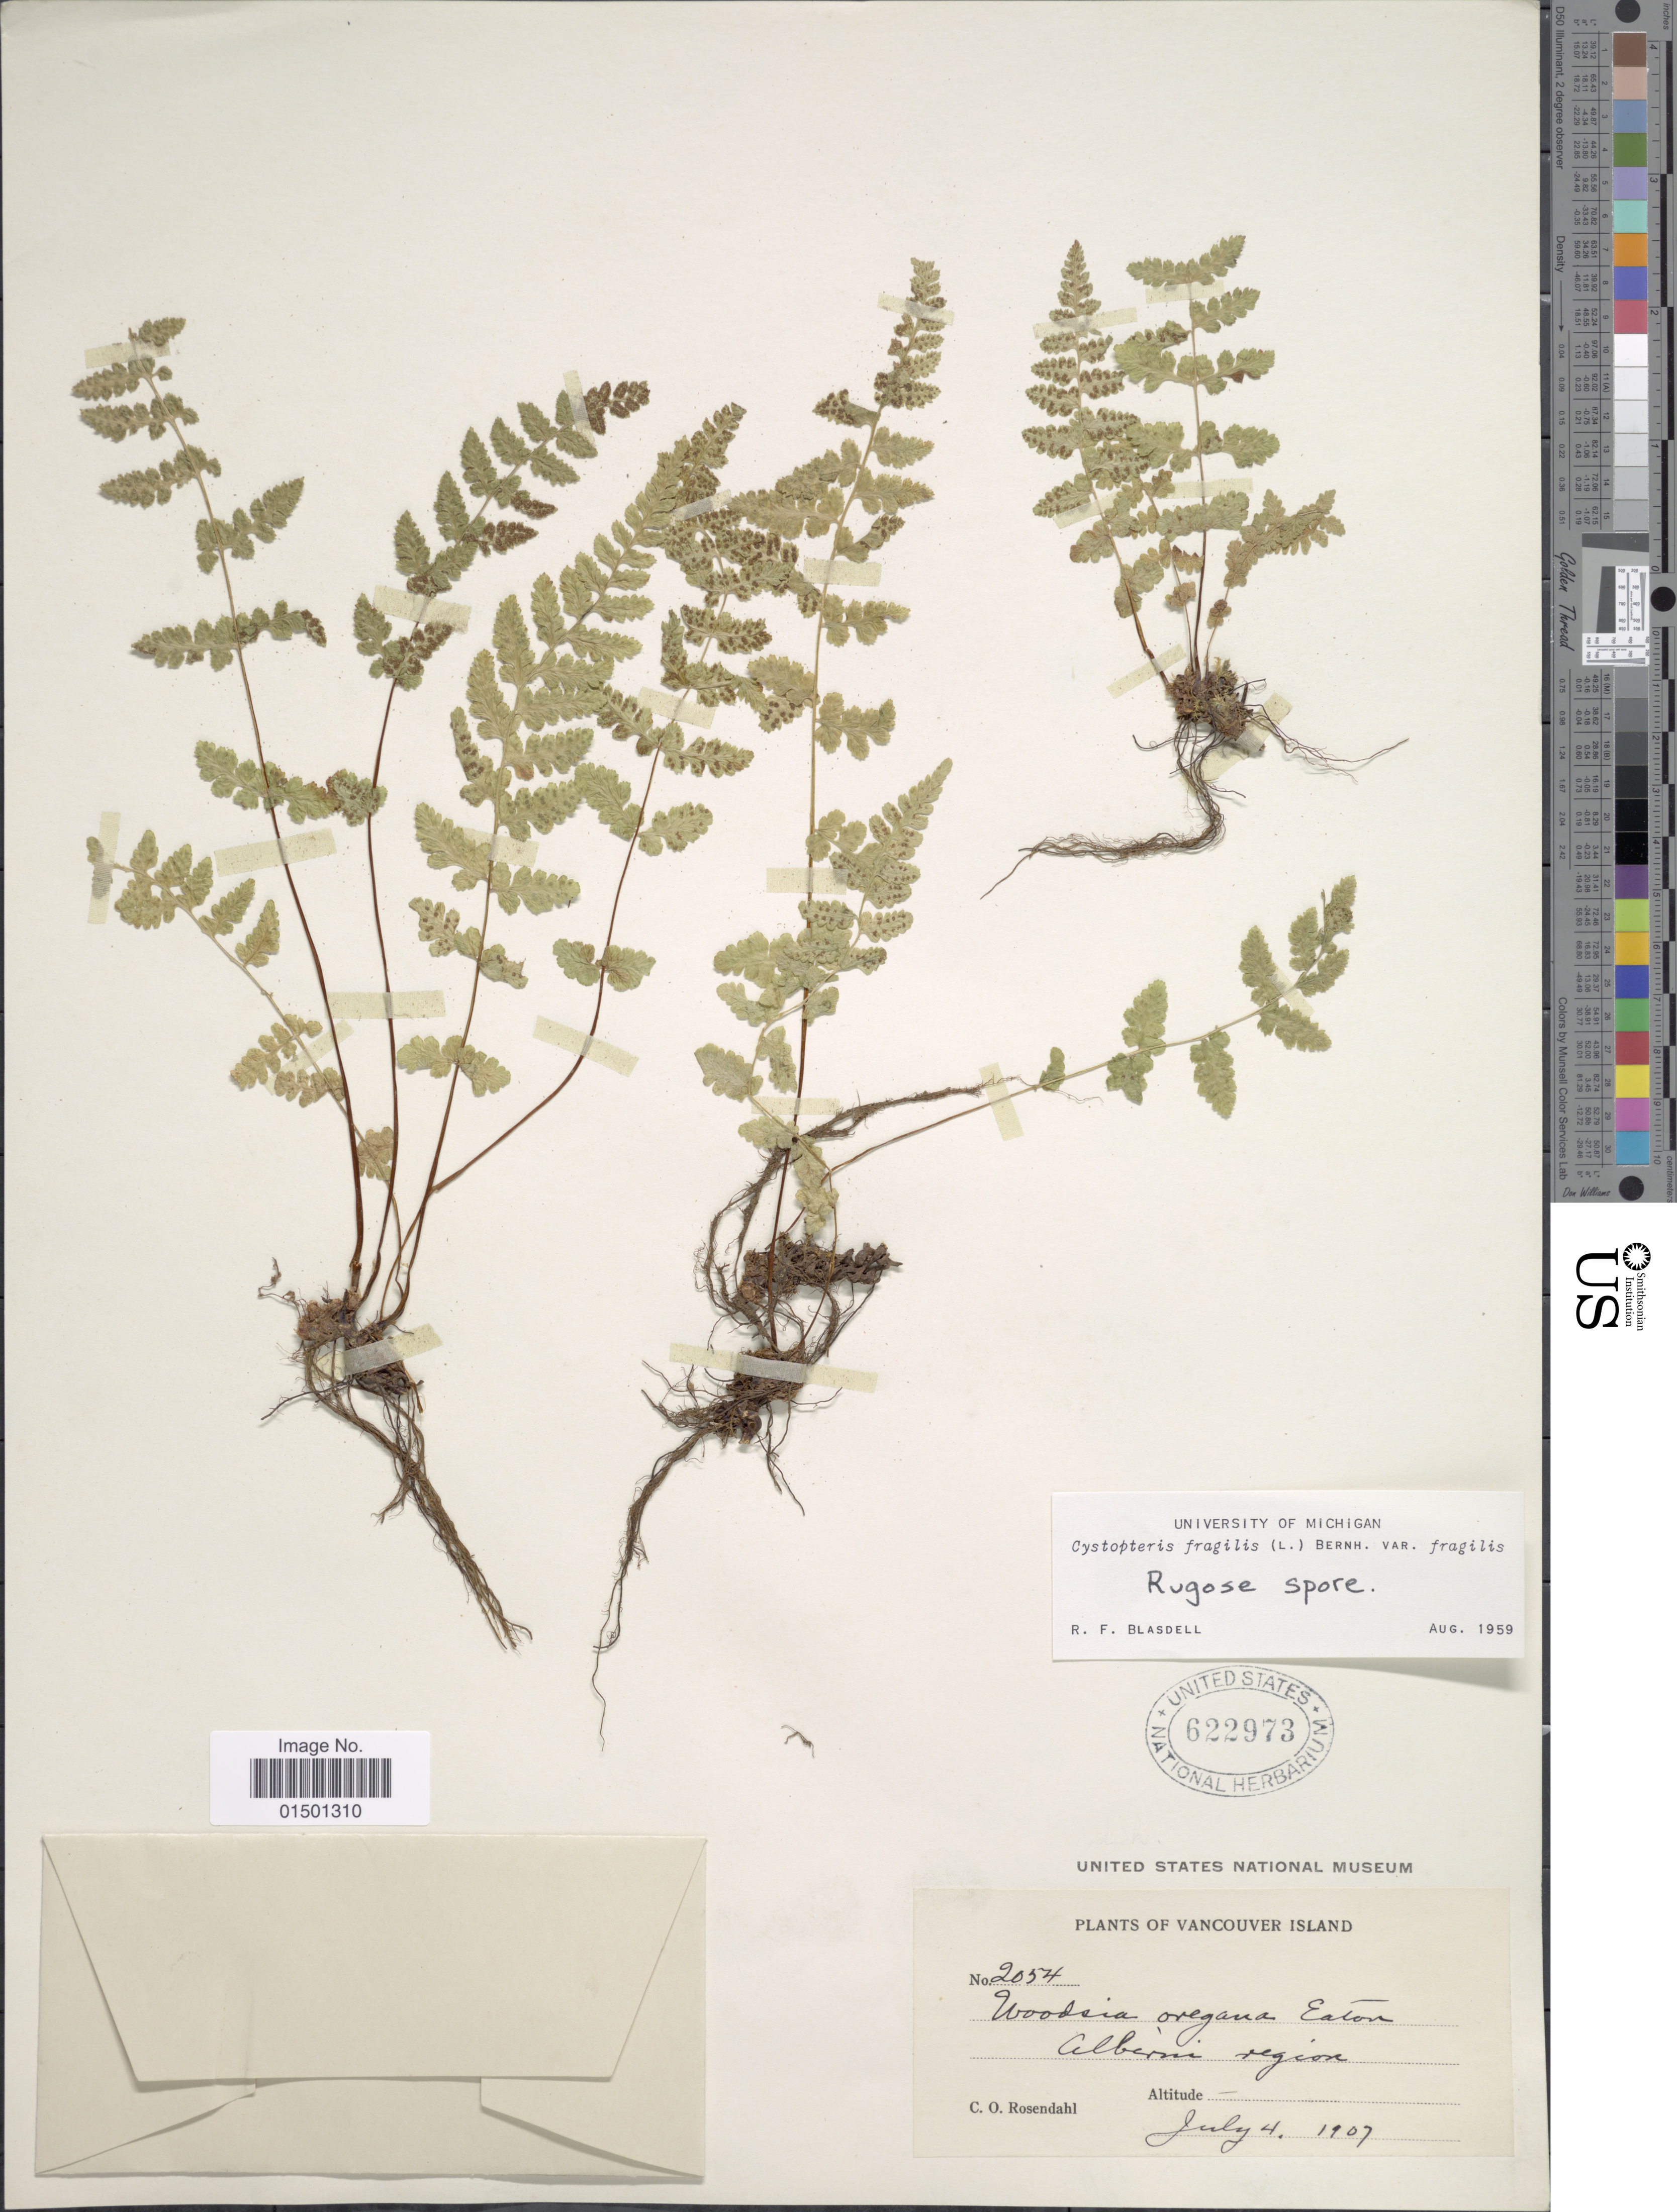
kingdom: Plantae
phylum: Tracheophyta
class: Polypodiopsida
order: Polypodiales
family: Cystopteridaceae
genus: Cystopteris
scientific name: Cystopteris fragilis var. dickieana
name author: B. Boivin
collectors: C. O. Rosendahl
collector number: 2054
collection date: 1907-07-04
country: Canada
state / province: British Columbia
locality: Vancouver Island, Alberni region.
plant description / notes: Precise locality edit: Corrected "Celbirri" to "Alberni."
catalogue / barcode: US 622973